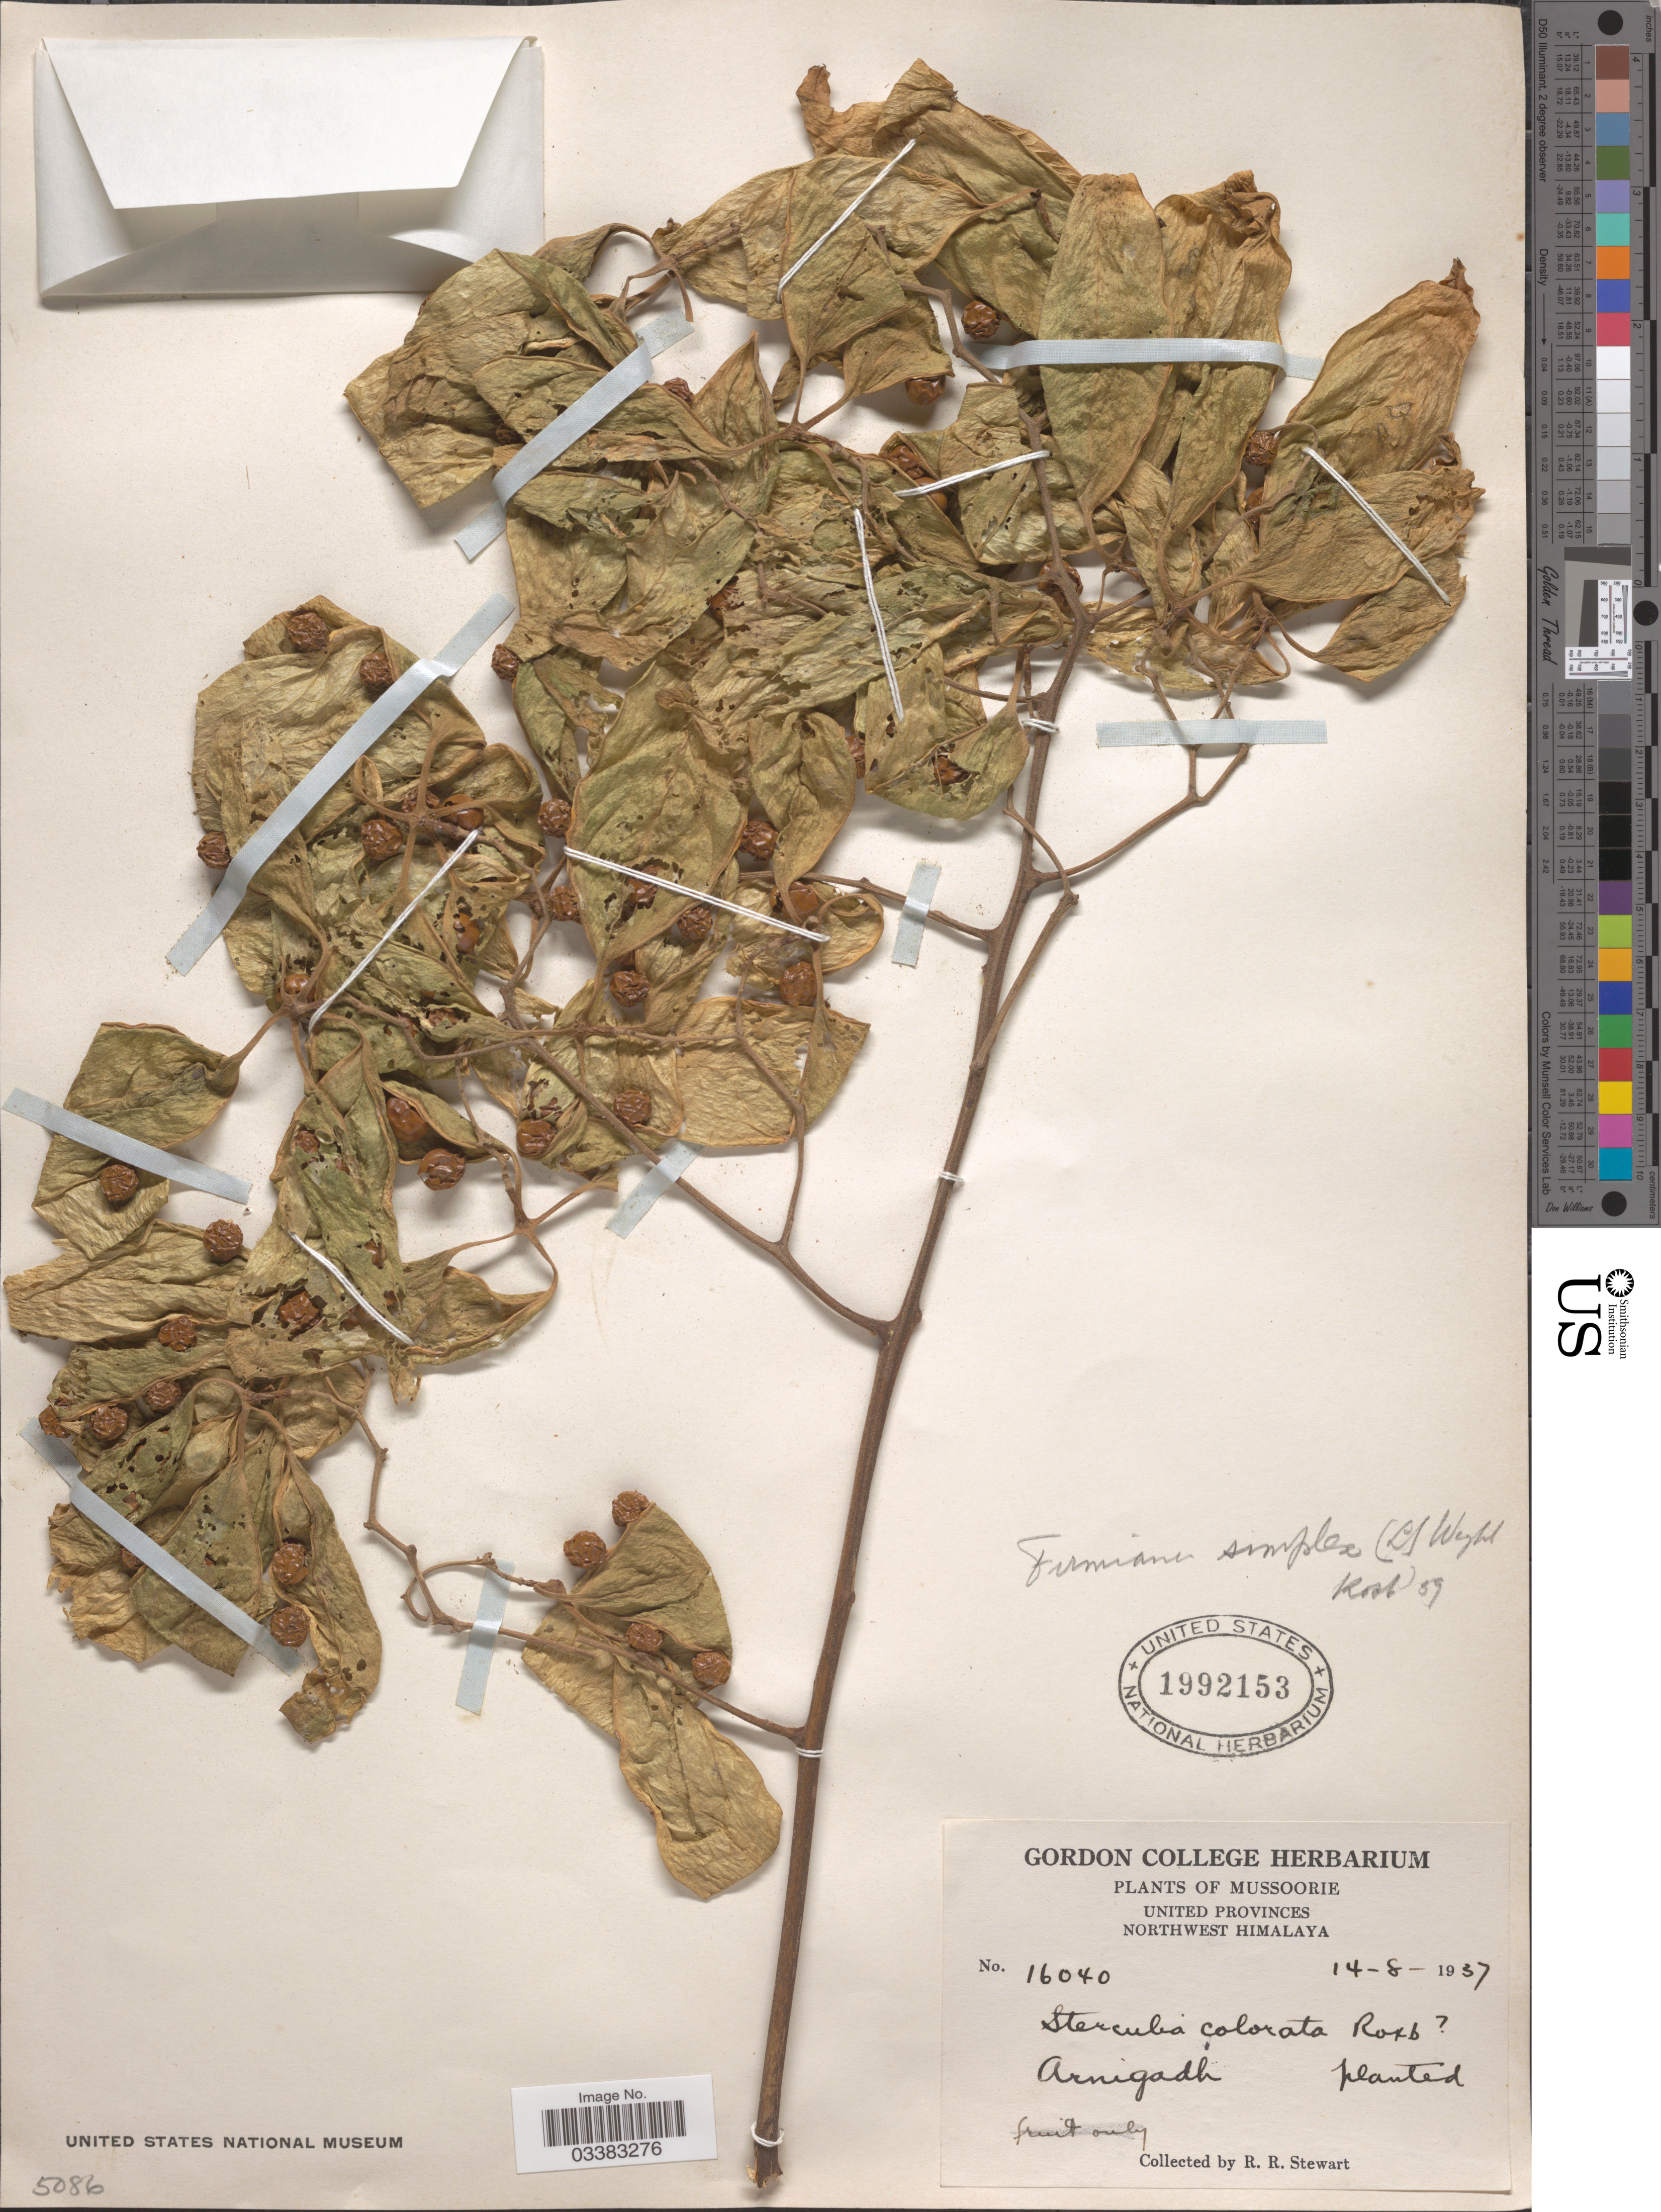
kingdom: Plantae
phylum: Tracheophyta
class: Magnoliopsida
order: Malvales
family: Malvaceae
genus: Firmiana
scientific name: Firmiana simplex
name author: (L.) W. Wight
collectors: R. Stewart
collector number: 16040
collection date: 1937-08-14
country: India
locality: Mussoorie. United Provinces. Northwest Himalaya. Arnigadh.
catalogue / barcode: US 1992153